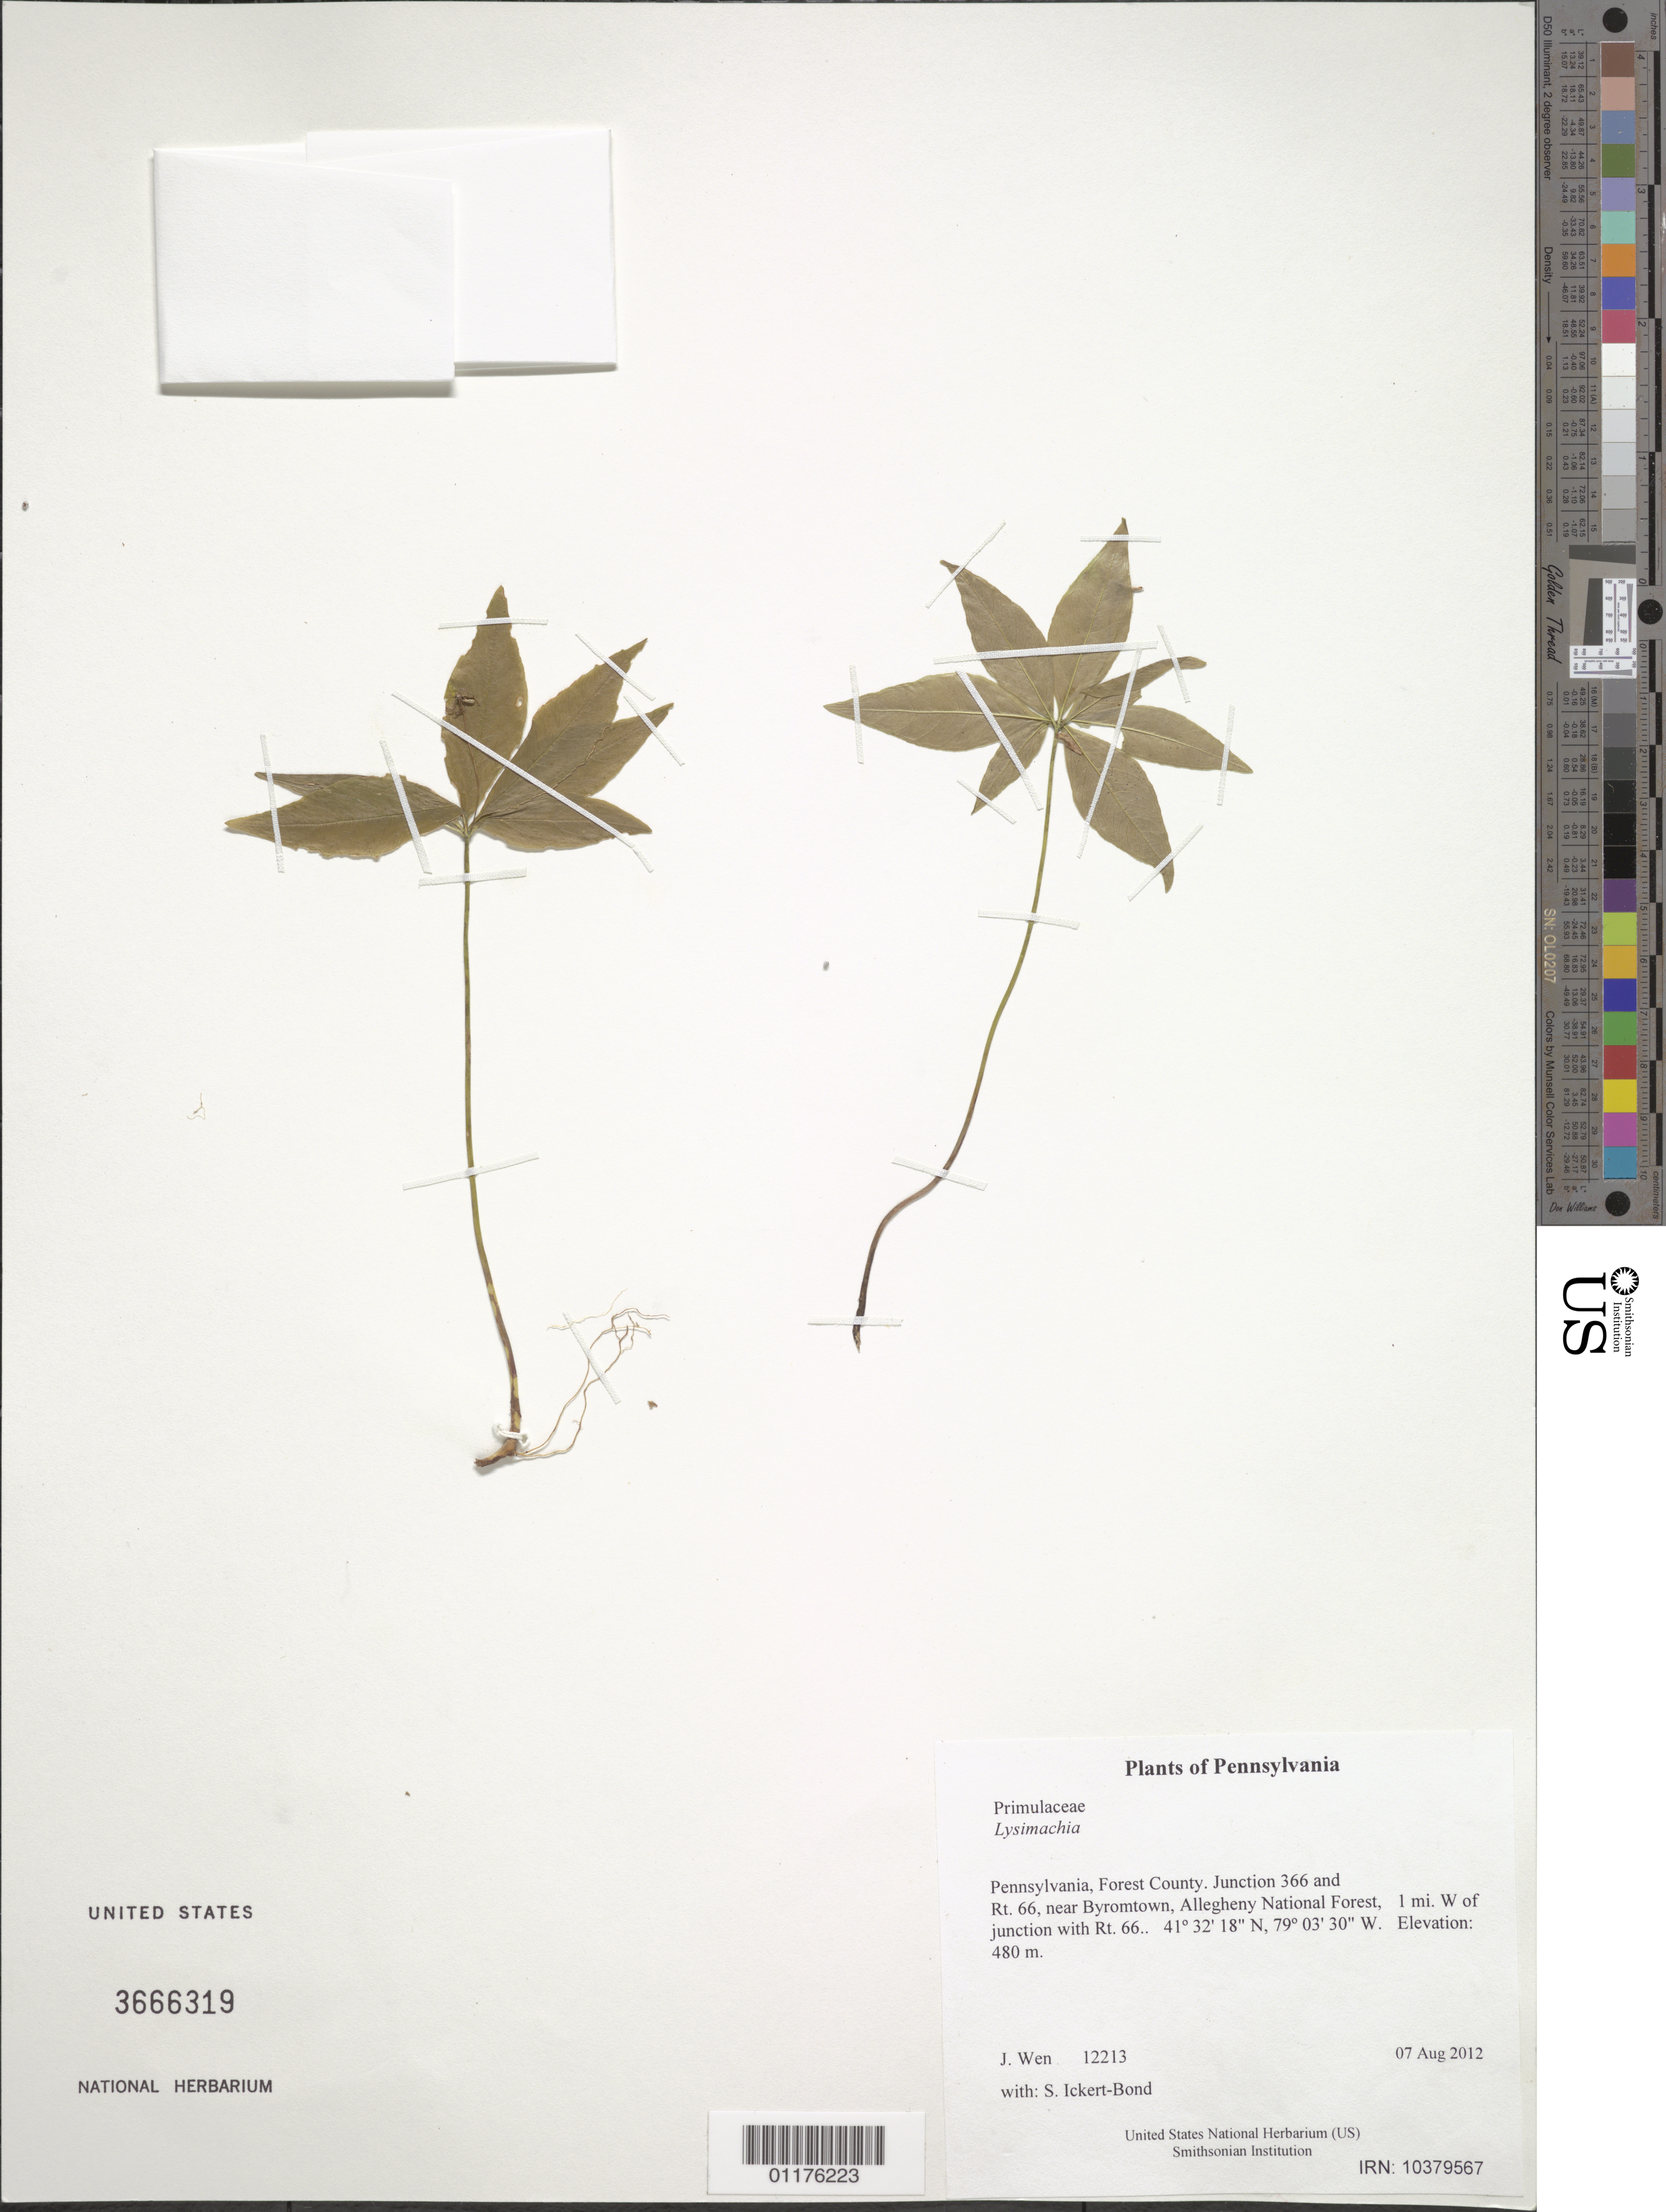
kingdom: Plantae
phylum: Tracheophyta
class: Magnoliopsida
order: Ericales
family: Primulaceae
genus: Lysimachia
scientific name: Lysimachia sp.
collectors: J. Wen & S. Ickert-Bond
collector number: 12213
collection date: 2012-08-07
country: United States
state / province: Pennsylvania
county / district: Forest County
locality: Junction 366 and Rt. 66, near Byromtown, Allegheny National Forest, 1 mi. W of junction with Rt. 66..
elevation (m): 480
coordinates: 41 32.308 N, 79 03.496 W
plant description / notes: population samples DNA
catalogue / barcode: US 3666319